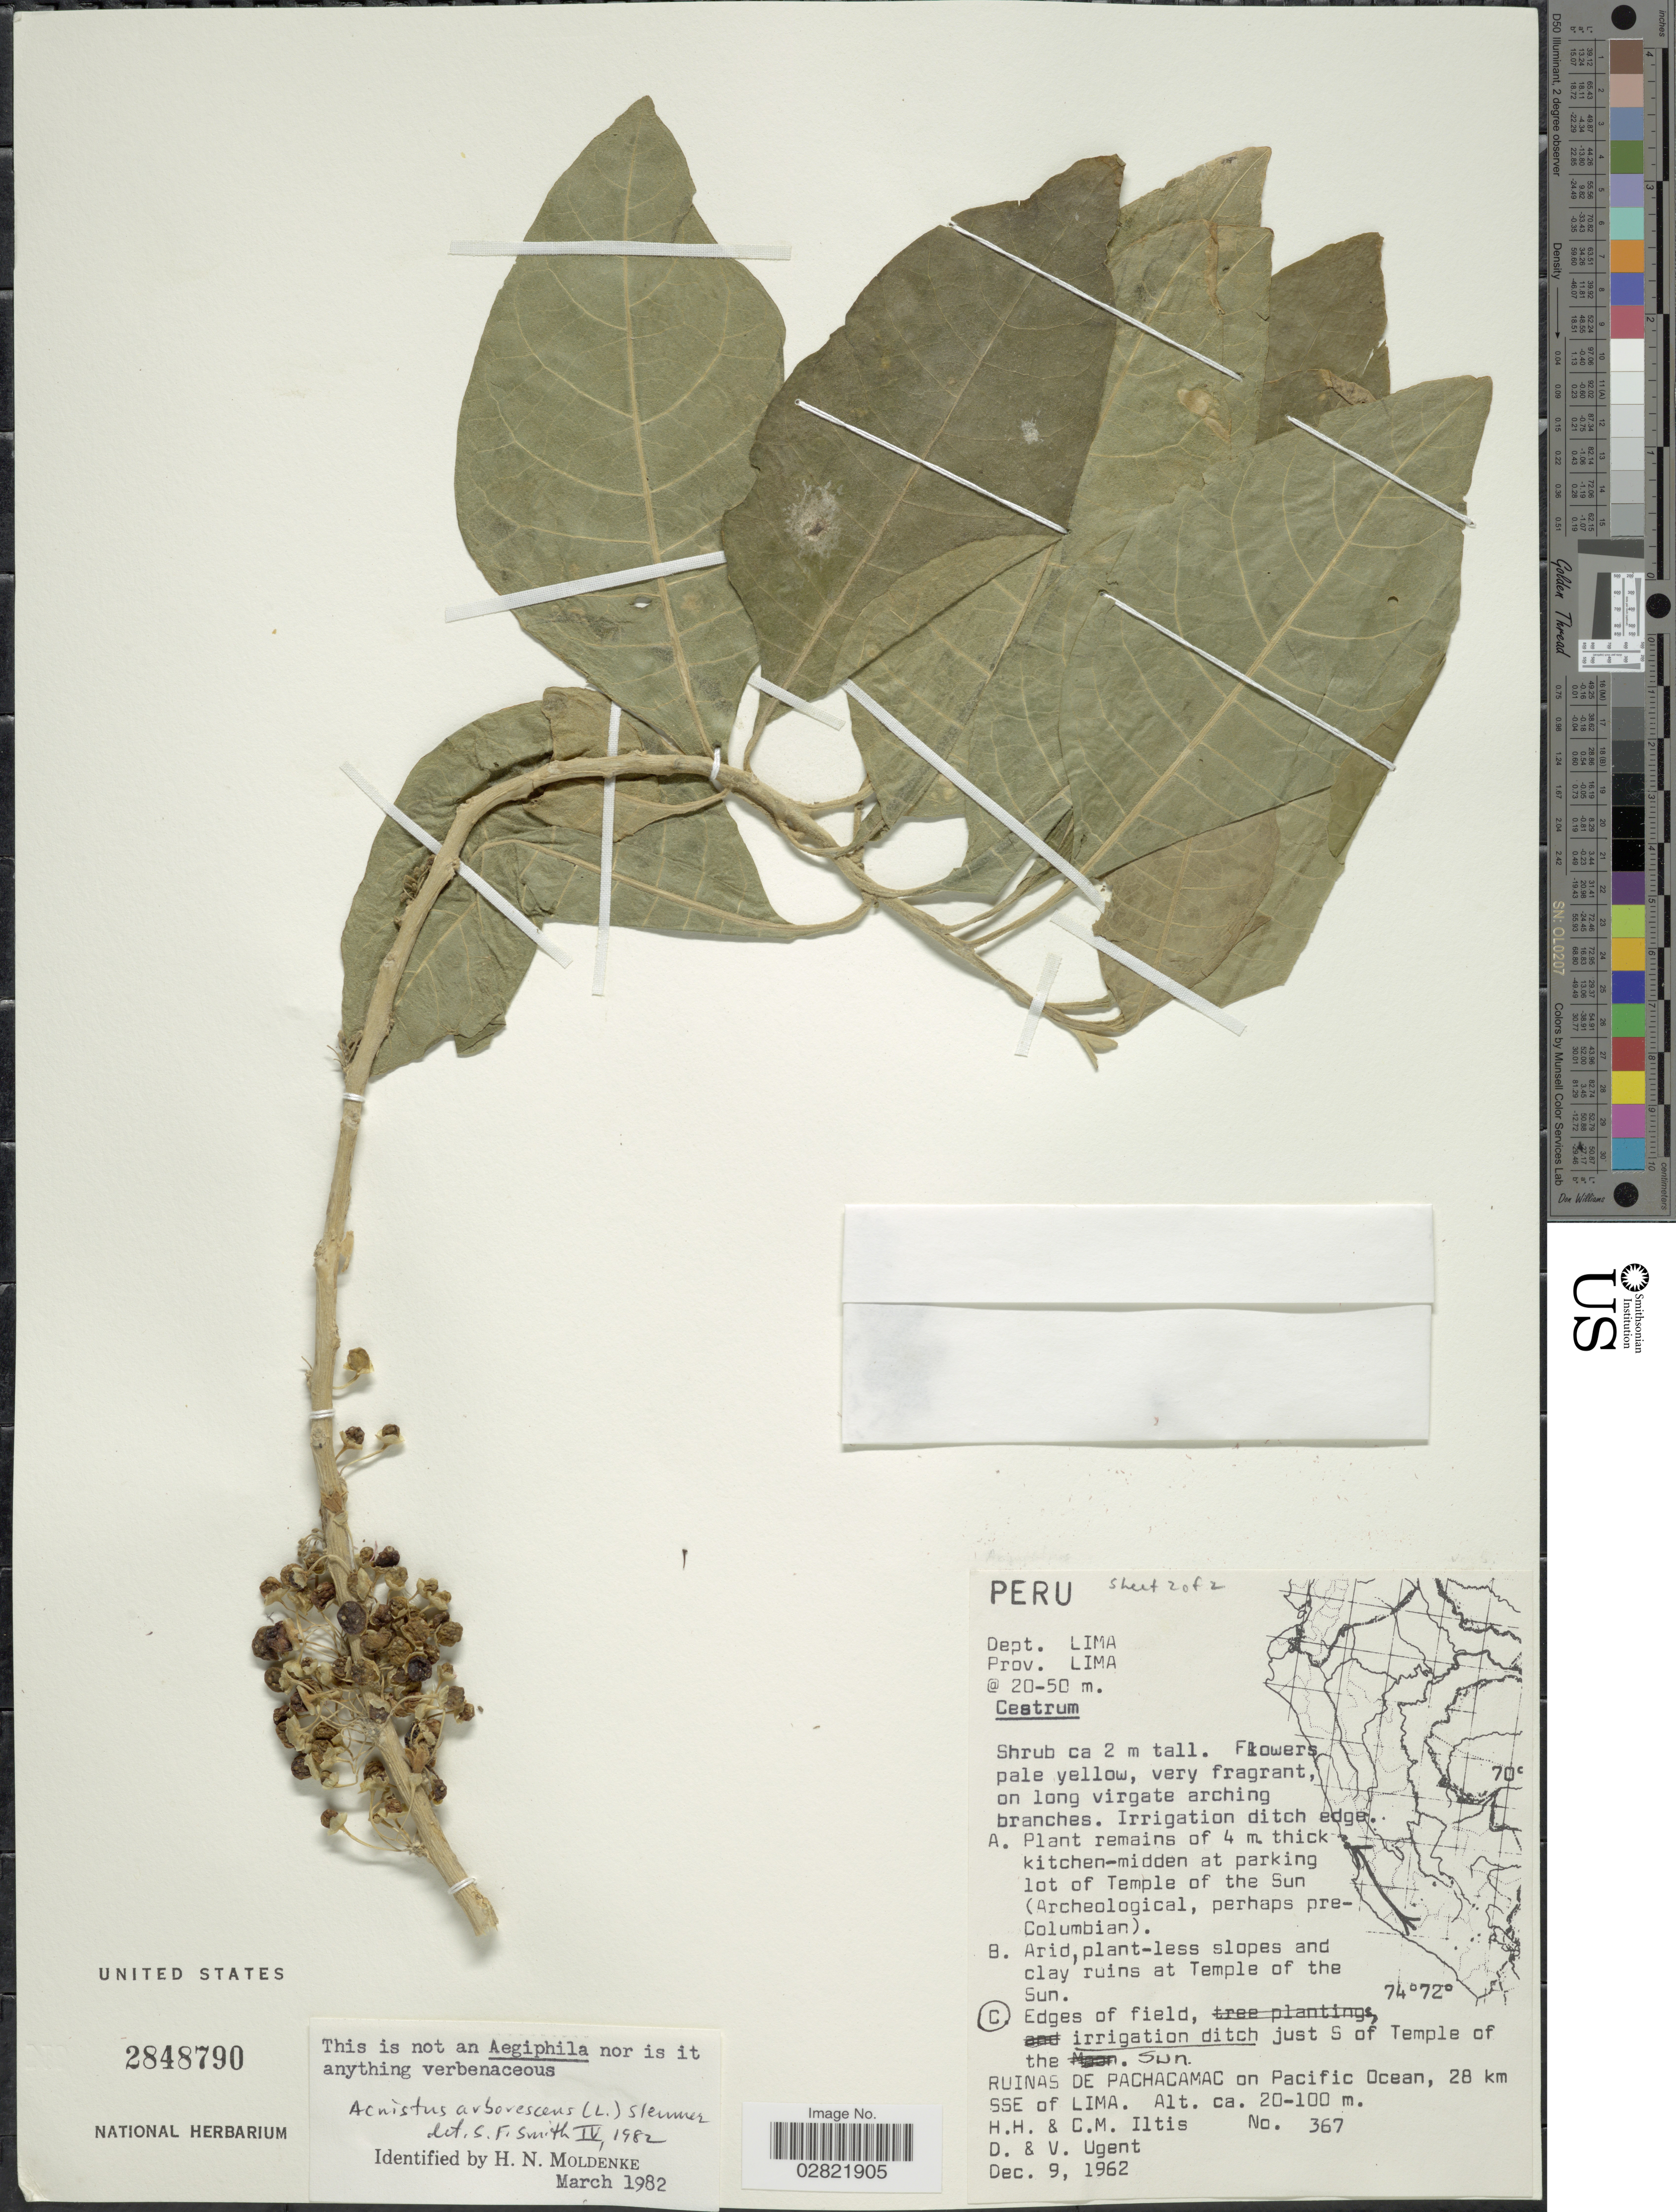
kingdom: Plantae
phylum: Tracheophyta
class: Magnoliopsida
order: Solanales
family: Solanaceae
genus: Acnistus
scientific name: Acnistus arborescens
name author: (L.) Schltdl.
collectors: H. H. Iltis, C. M Iltis, D. Ugent & V. Ugent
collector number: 367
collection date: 1962-12-09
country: Peru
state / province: Lima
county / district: Lima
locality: Edges of field, irrigation ditch just S of Temple of the Sun, Ruinas de Pachacamac on Pacific Ocean, 28 km SSE of Lima.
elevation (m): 20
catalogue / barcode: US 2848790